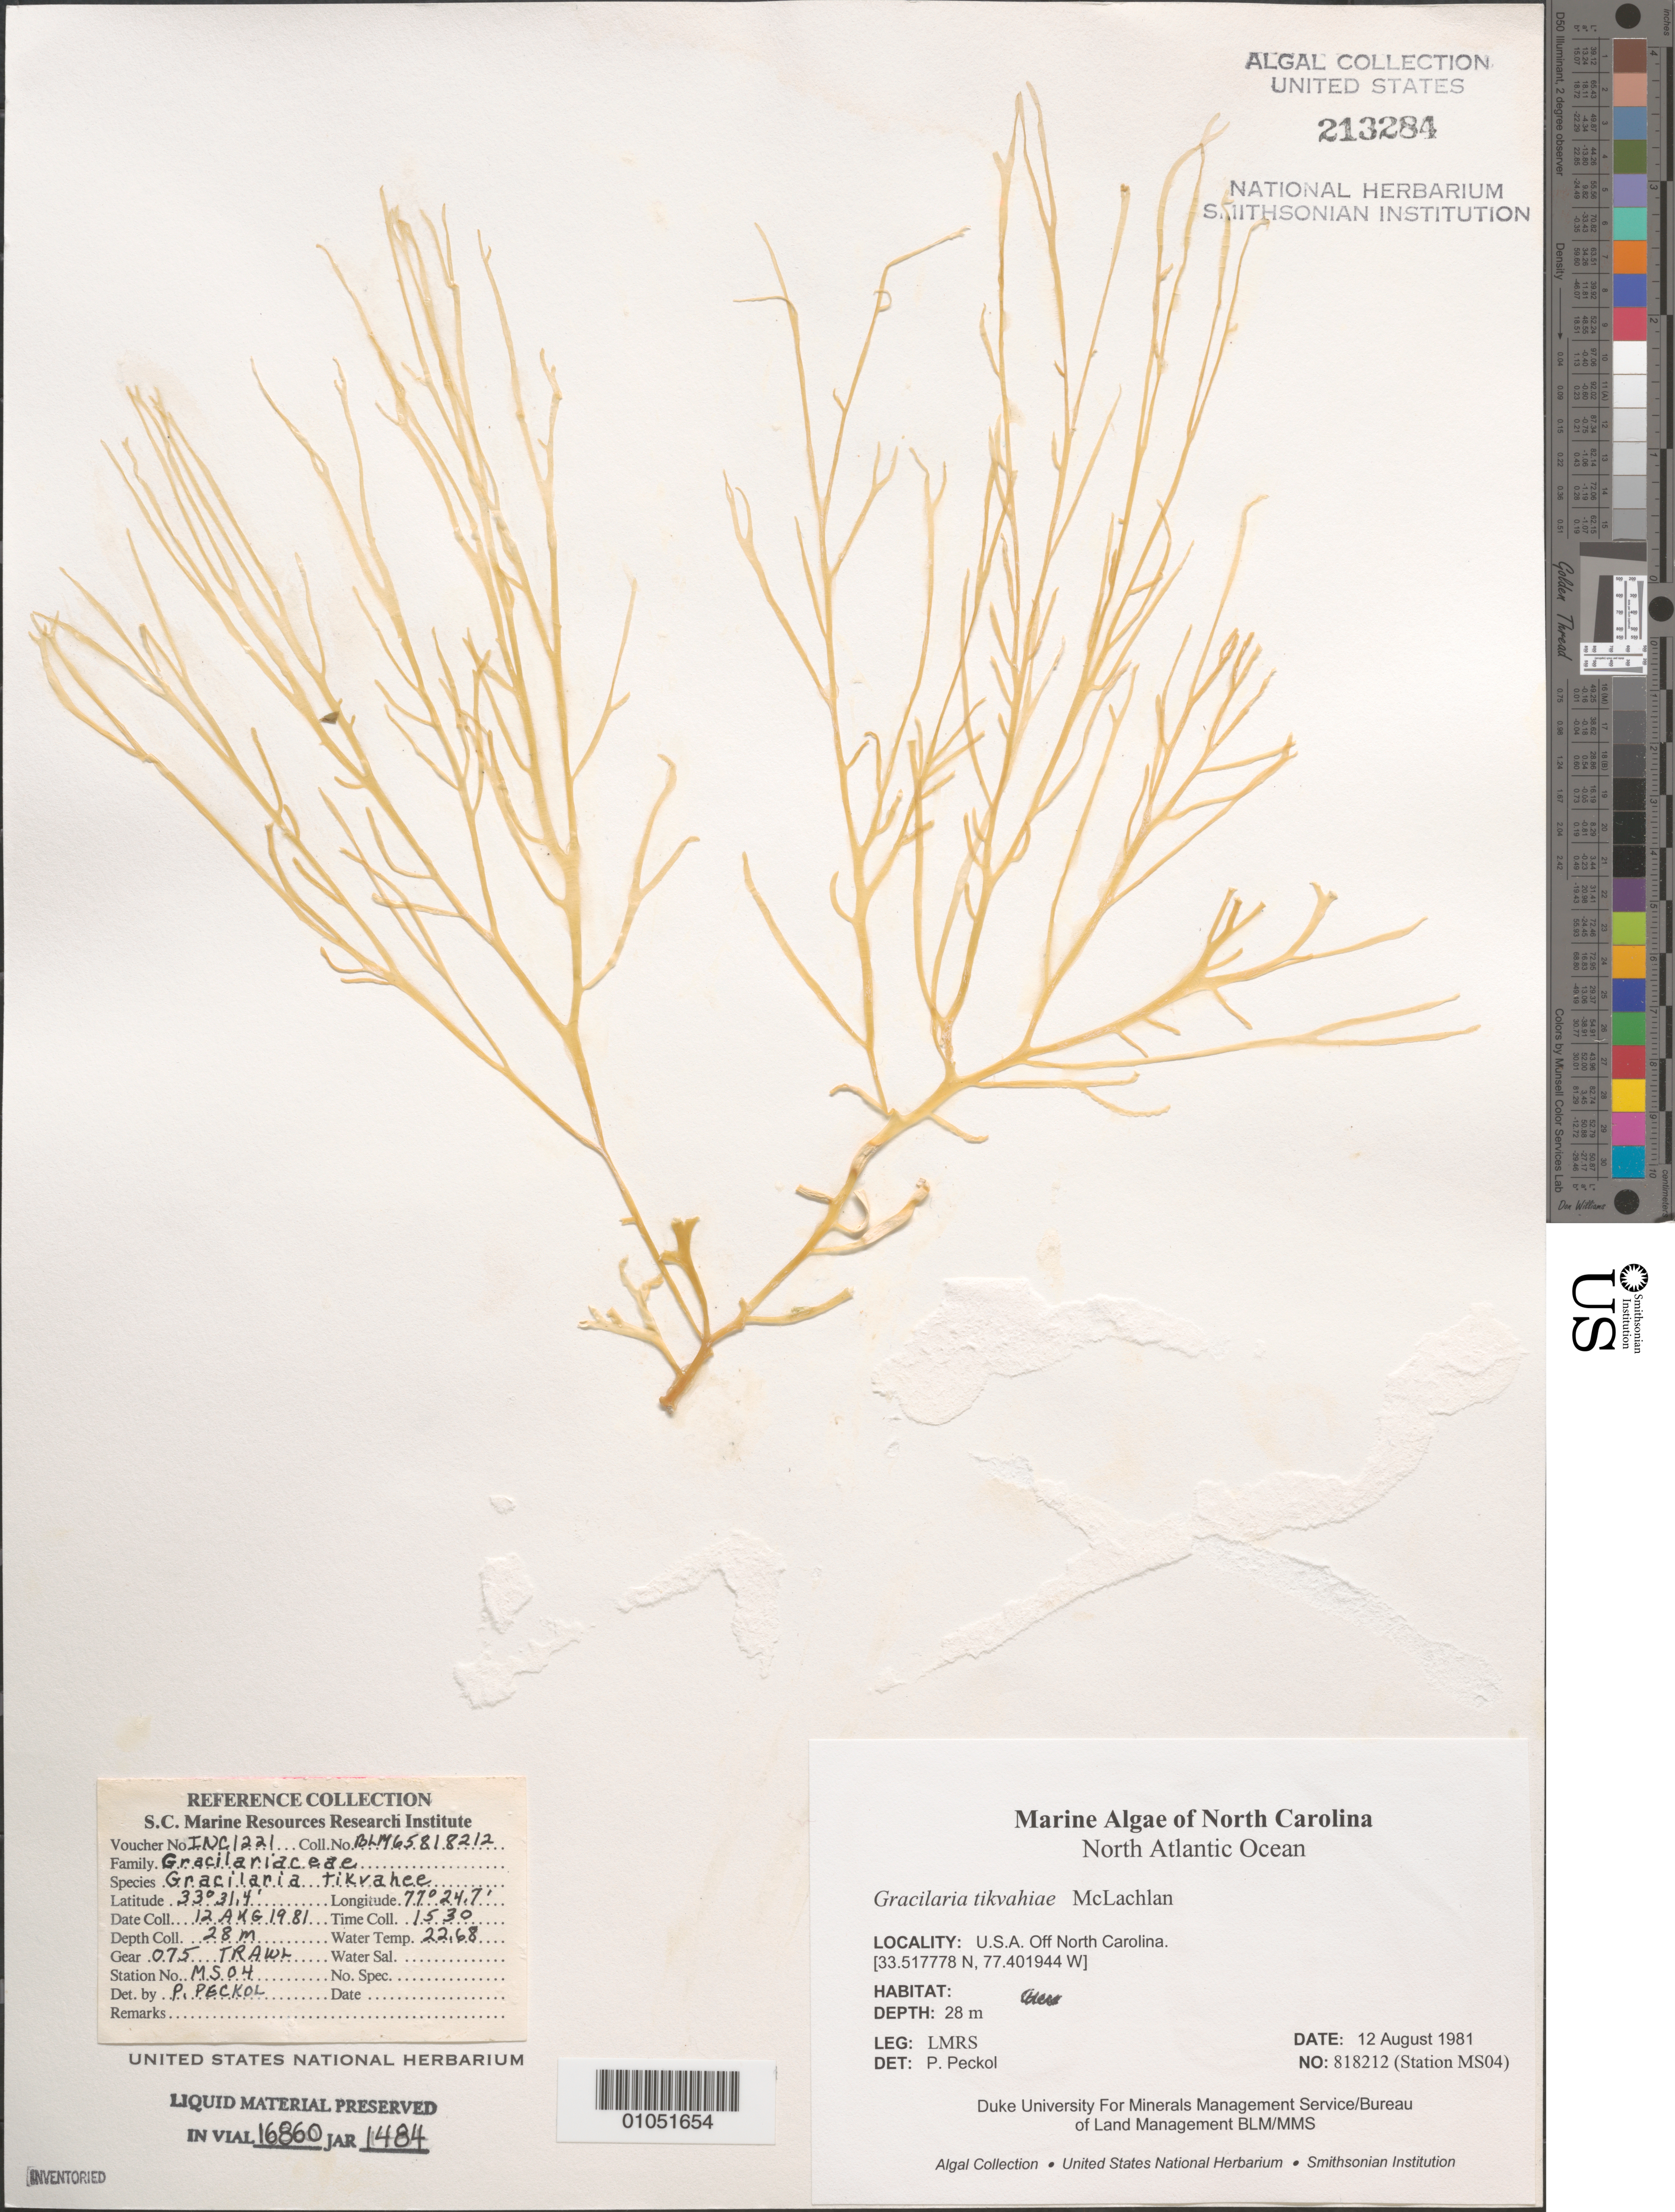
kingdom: Plantae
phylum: Rhodophyta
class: Florideophyceae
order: Gracilariales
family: Gracilariaceae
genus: Gracilaria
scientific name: Gracilaria tikvahiae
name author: McLachlan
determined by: Peckol, P.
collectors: LMRS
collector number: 818212 (Station MS04)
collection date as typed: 12 Aug 1981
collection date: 1981-08-12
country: United States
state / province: North Carolina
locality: North Atlantic Ocean off North Carolina coast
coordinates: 33.517778 N, 77.401944 W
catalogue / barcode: US 213284